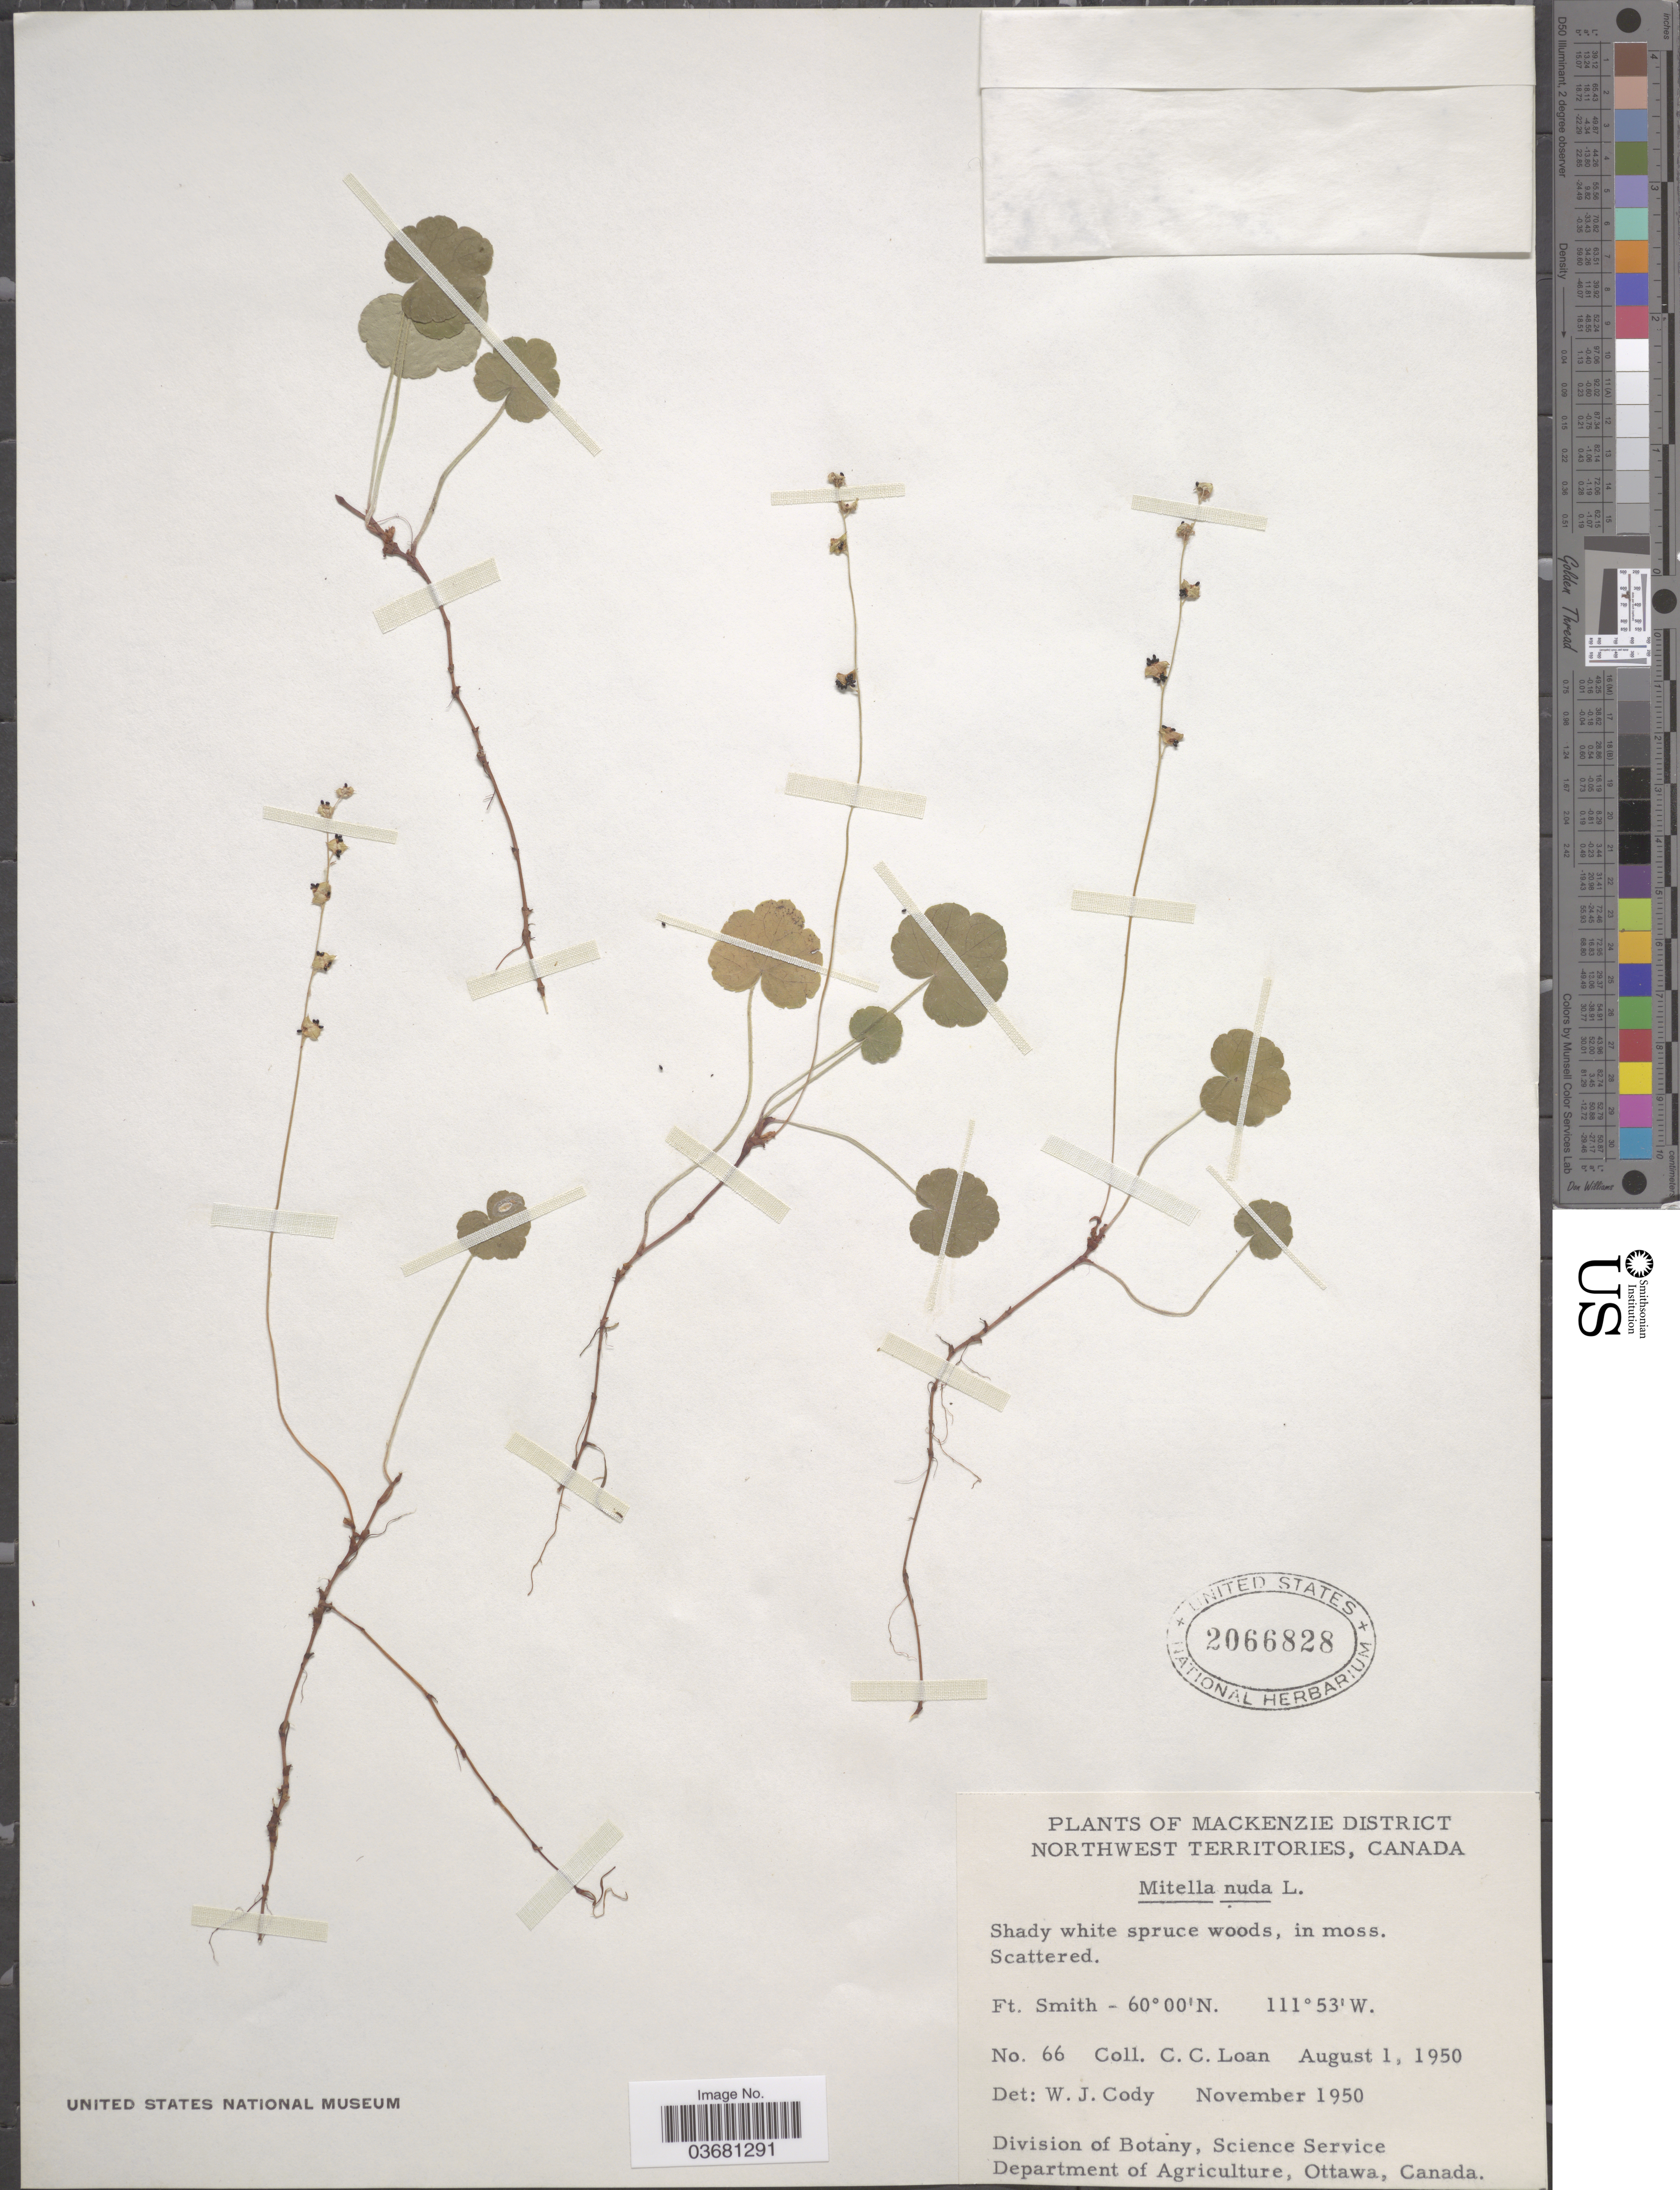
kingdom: Plantae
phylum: Tracheophyta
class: Magnoliopsida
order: Saxifragales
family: Saxifragaceae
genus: Mitella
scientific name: Mitella nuda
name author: L.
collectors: C. Loan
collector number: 66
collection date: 1950-08-01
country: Canada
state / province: Northwest Territories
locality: Mackenzie District. Ft. Smith.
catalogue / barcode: US 2066828